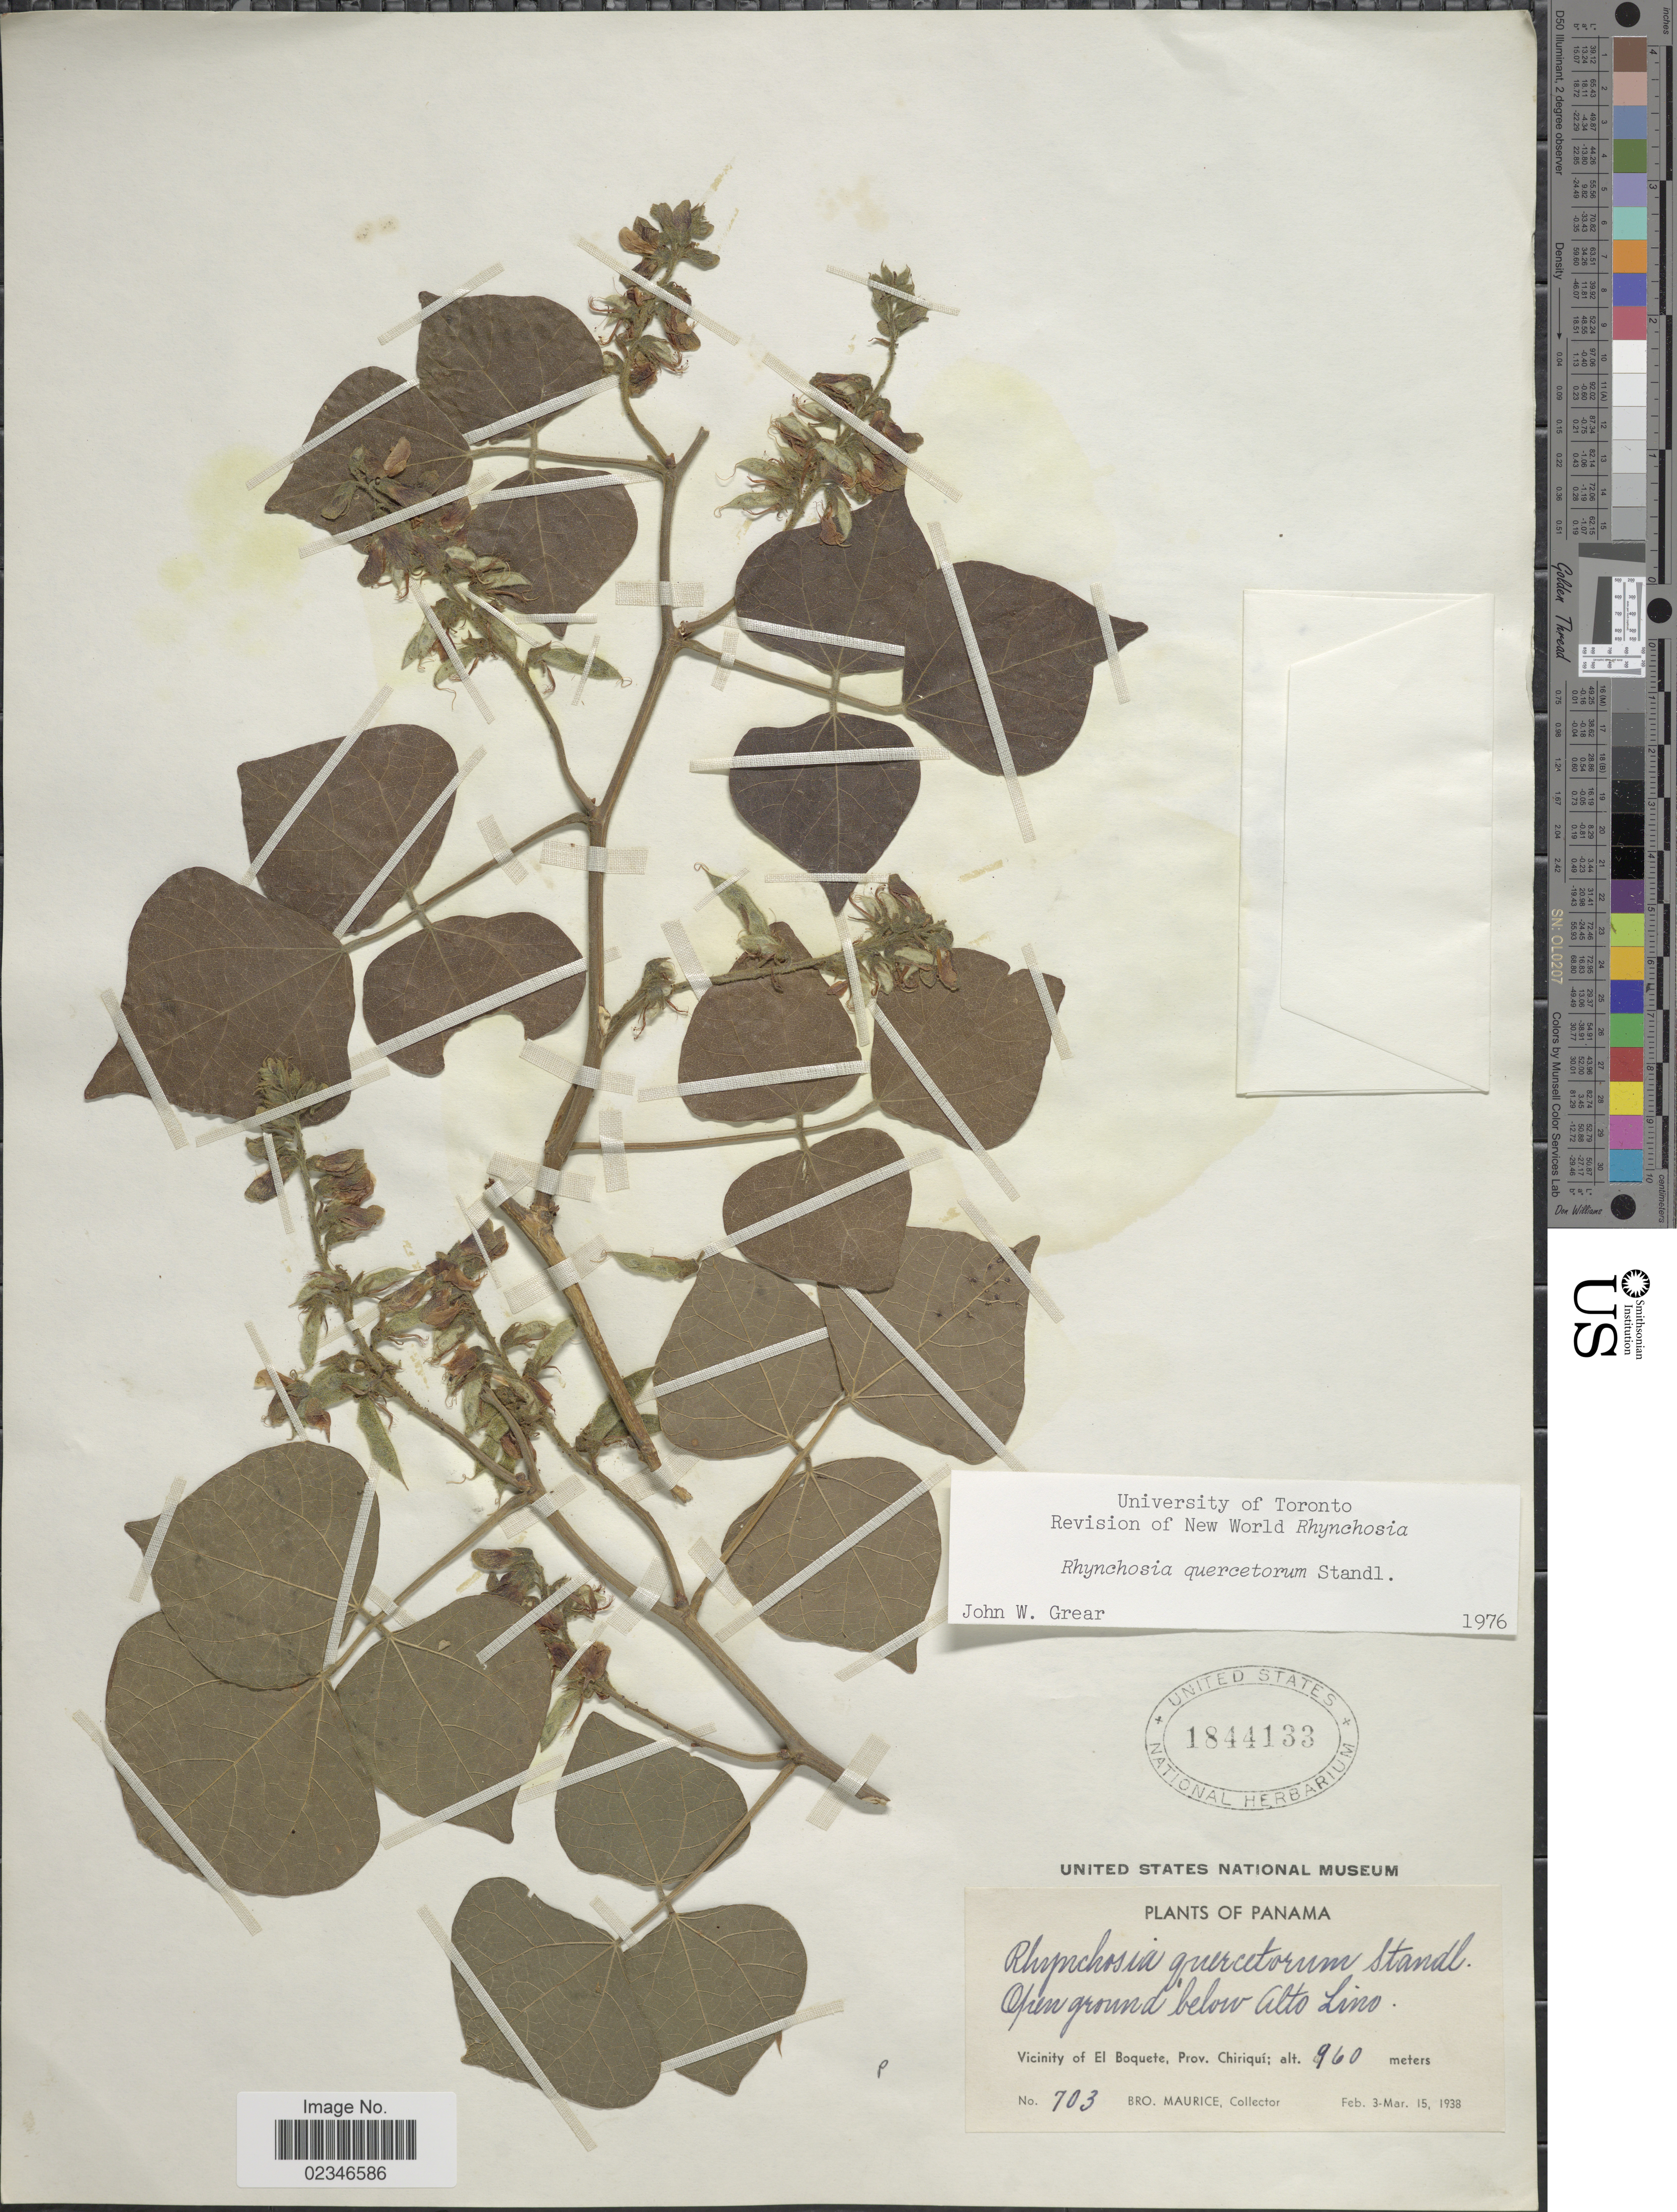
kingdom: Plantae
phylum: Tracheophyta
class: Magnoliopsida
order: Fabales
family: Fabaceae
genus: Rhynchosia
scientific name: Rhynchosia quercetorum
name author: Standl.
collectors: B. Maurice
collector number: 703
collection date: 1938-02-03/1938-03-15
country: Panama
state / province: Chiriqui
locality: Vicinity of El Boquete, Prov. Chiriqui, Open ground below Alto Lino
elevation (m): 960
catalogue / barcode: US 1844133